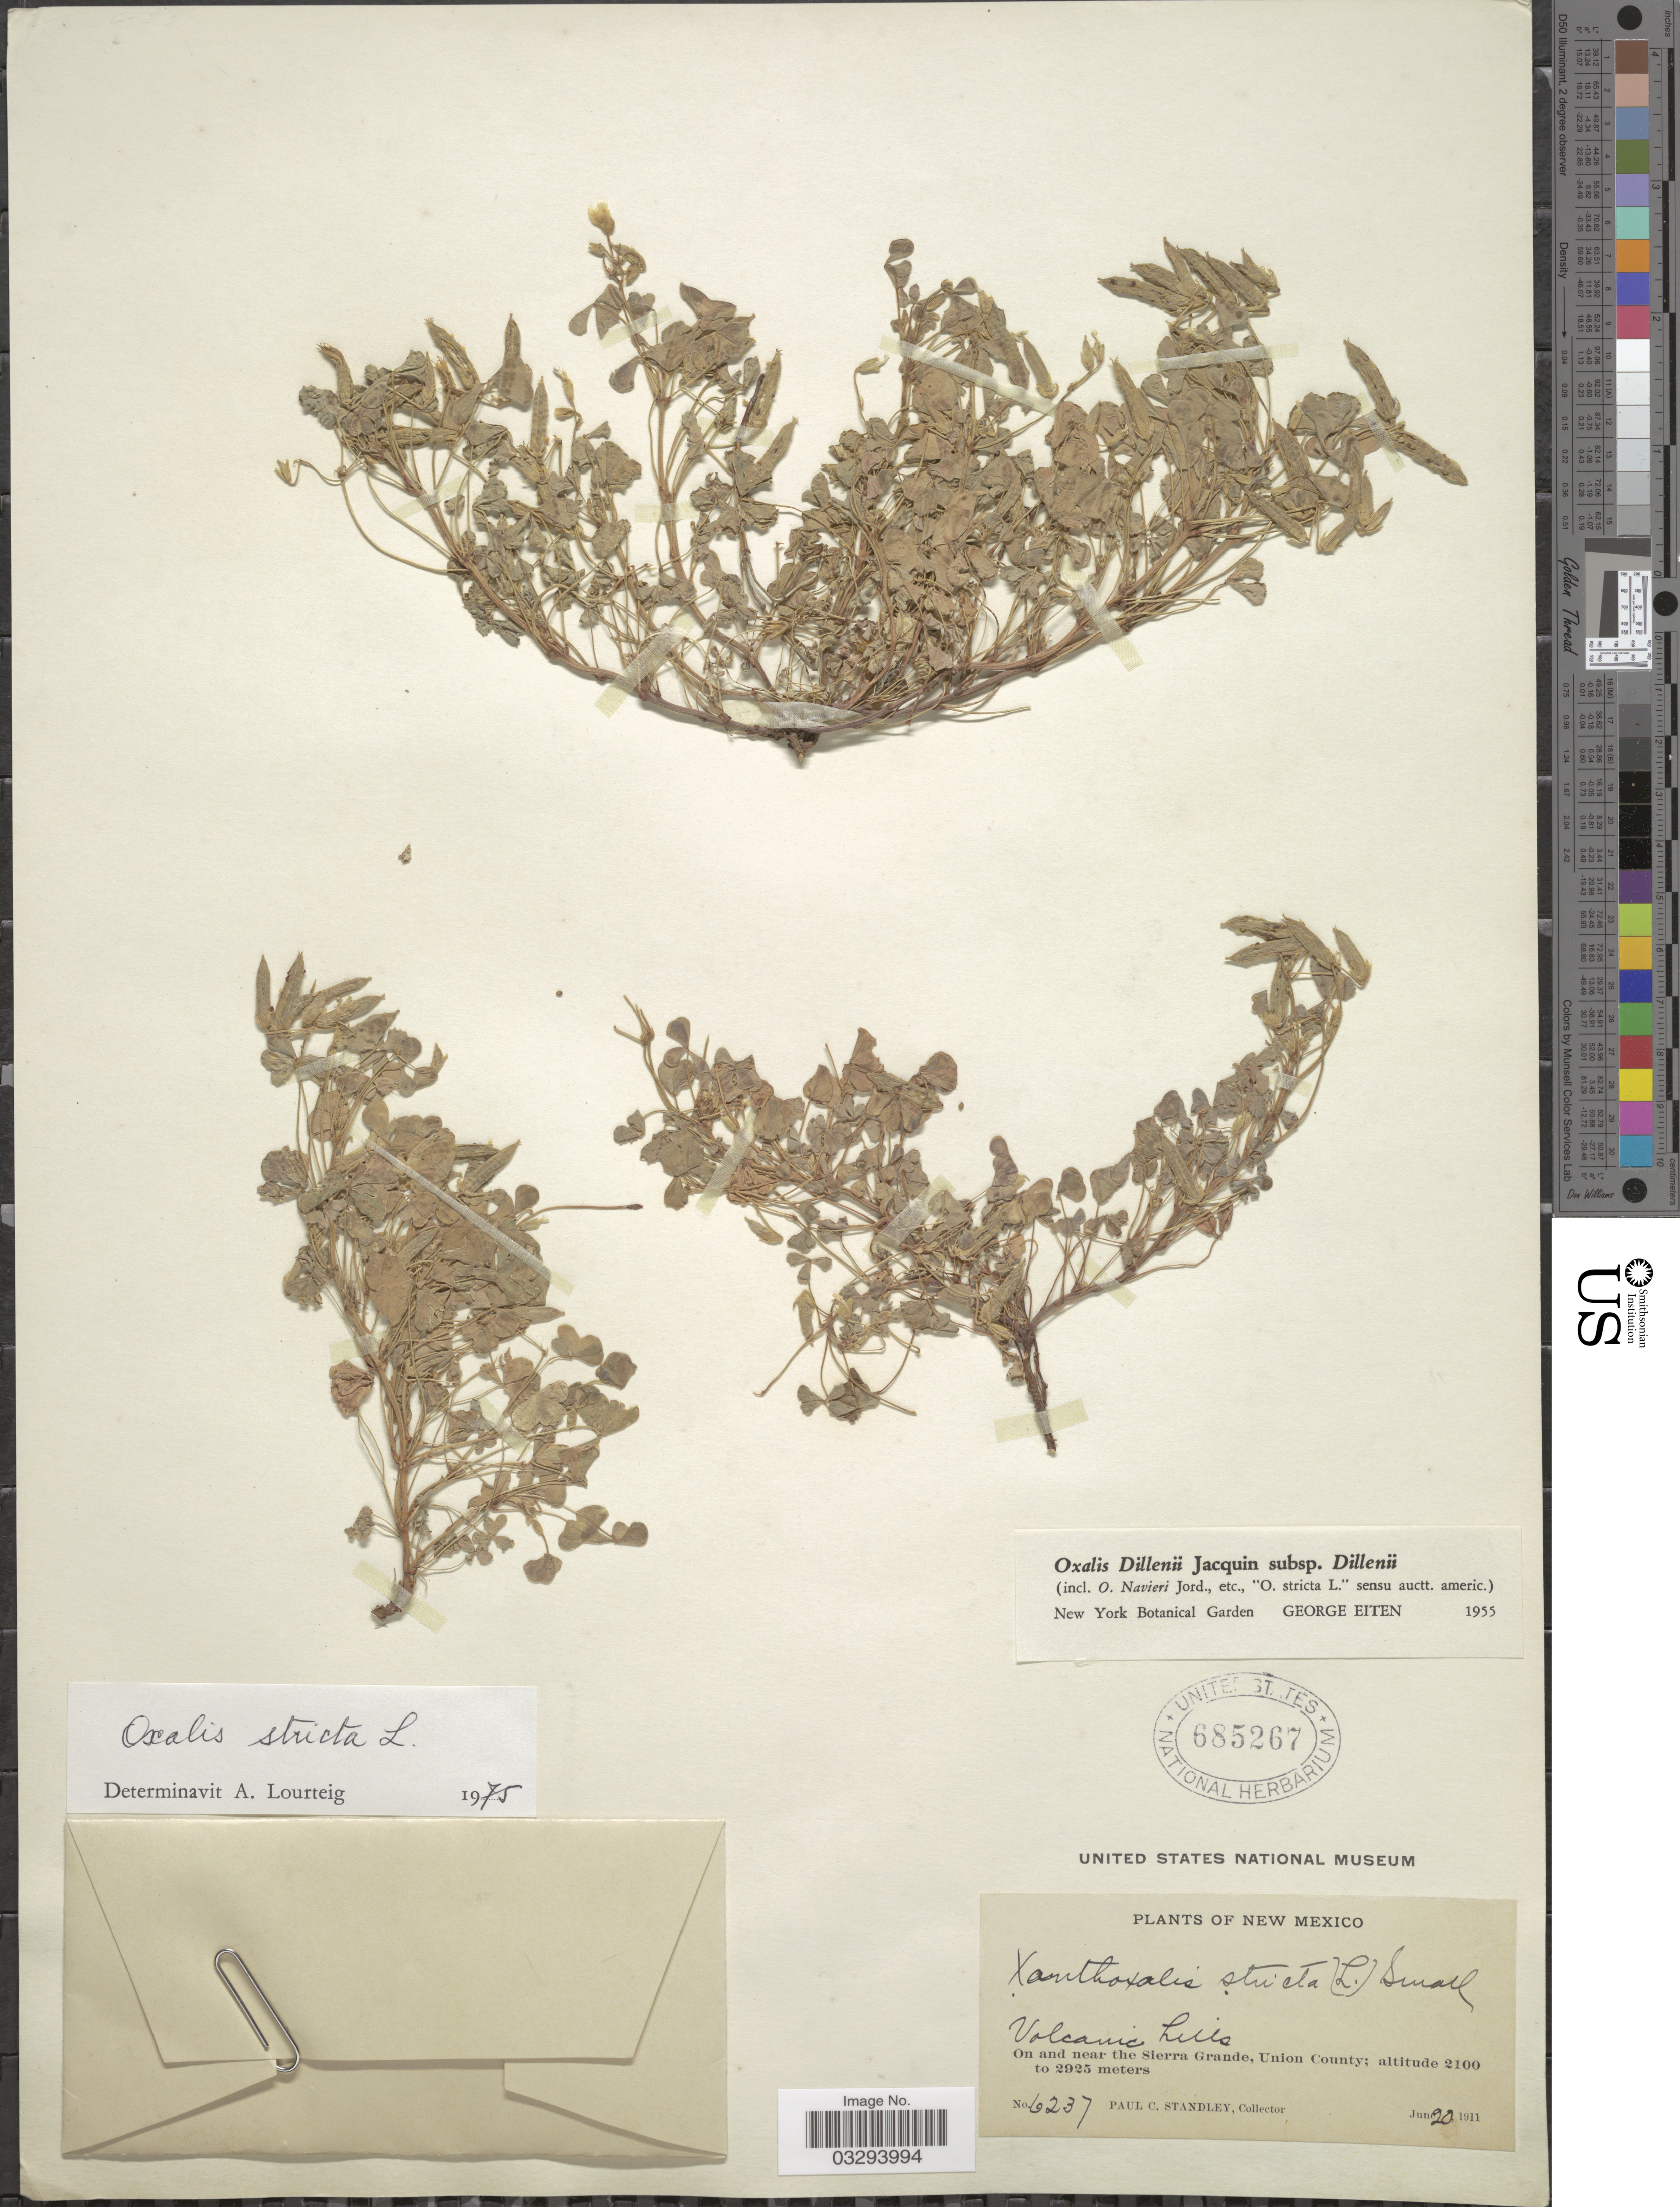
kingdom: Plantae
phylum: Tracheophyta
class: Magnoliopsida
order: Oxalidales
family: Oxalidaceae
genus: Oxalis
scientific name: Oxalis stricta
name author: L.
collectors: P. C. Standley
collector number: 6237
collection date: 1911-06-20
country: United States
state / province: New Mexico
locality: Volcanic hills, On and near the Sierra Grande, Union County.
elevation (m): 2100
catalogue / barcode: US 685267